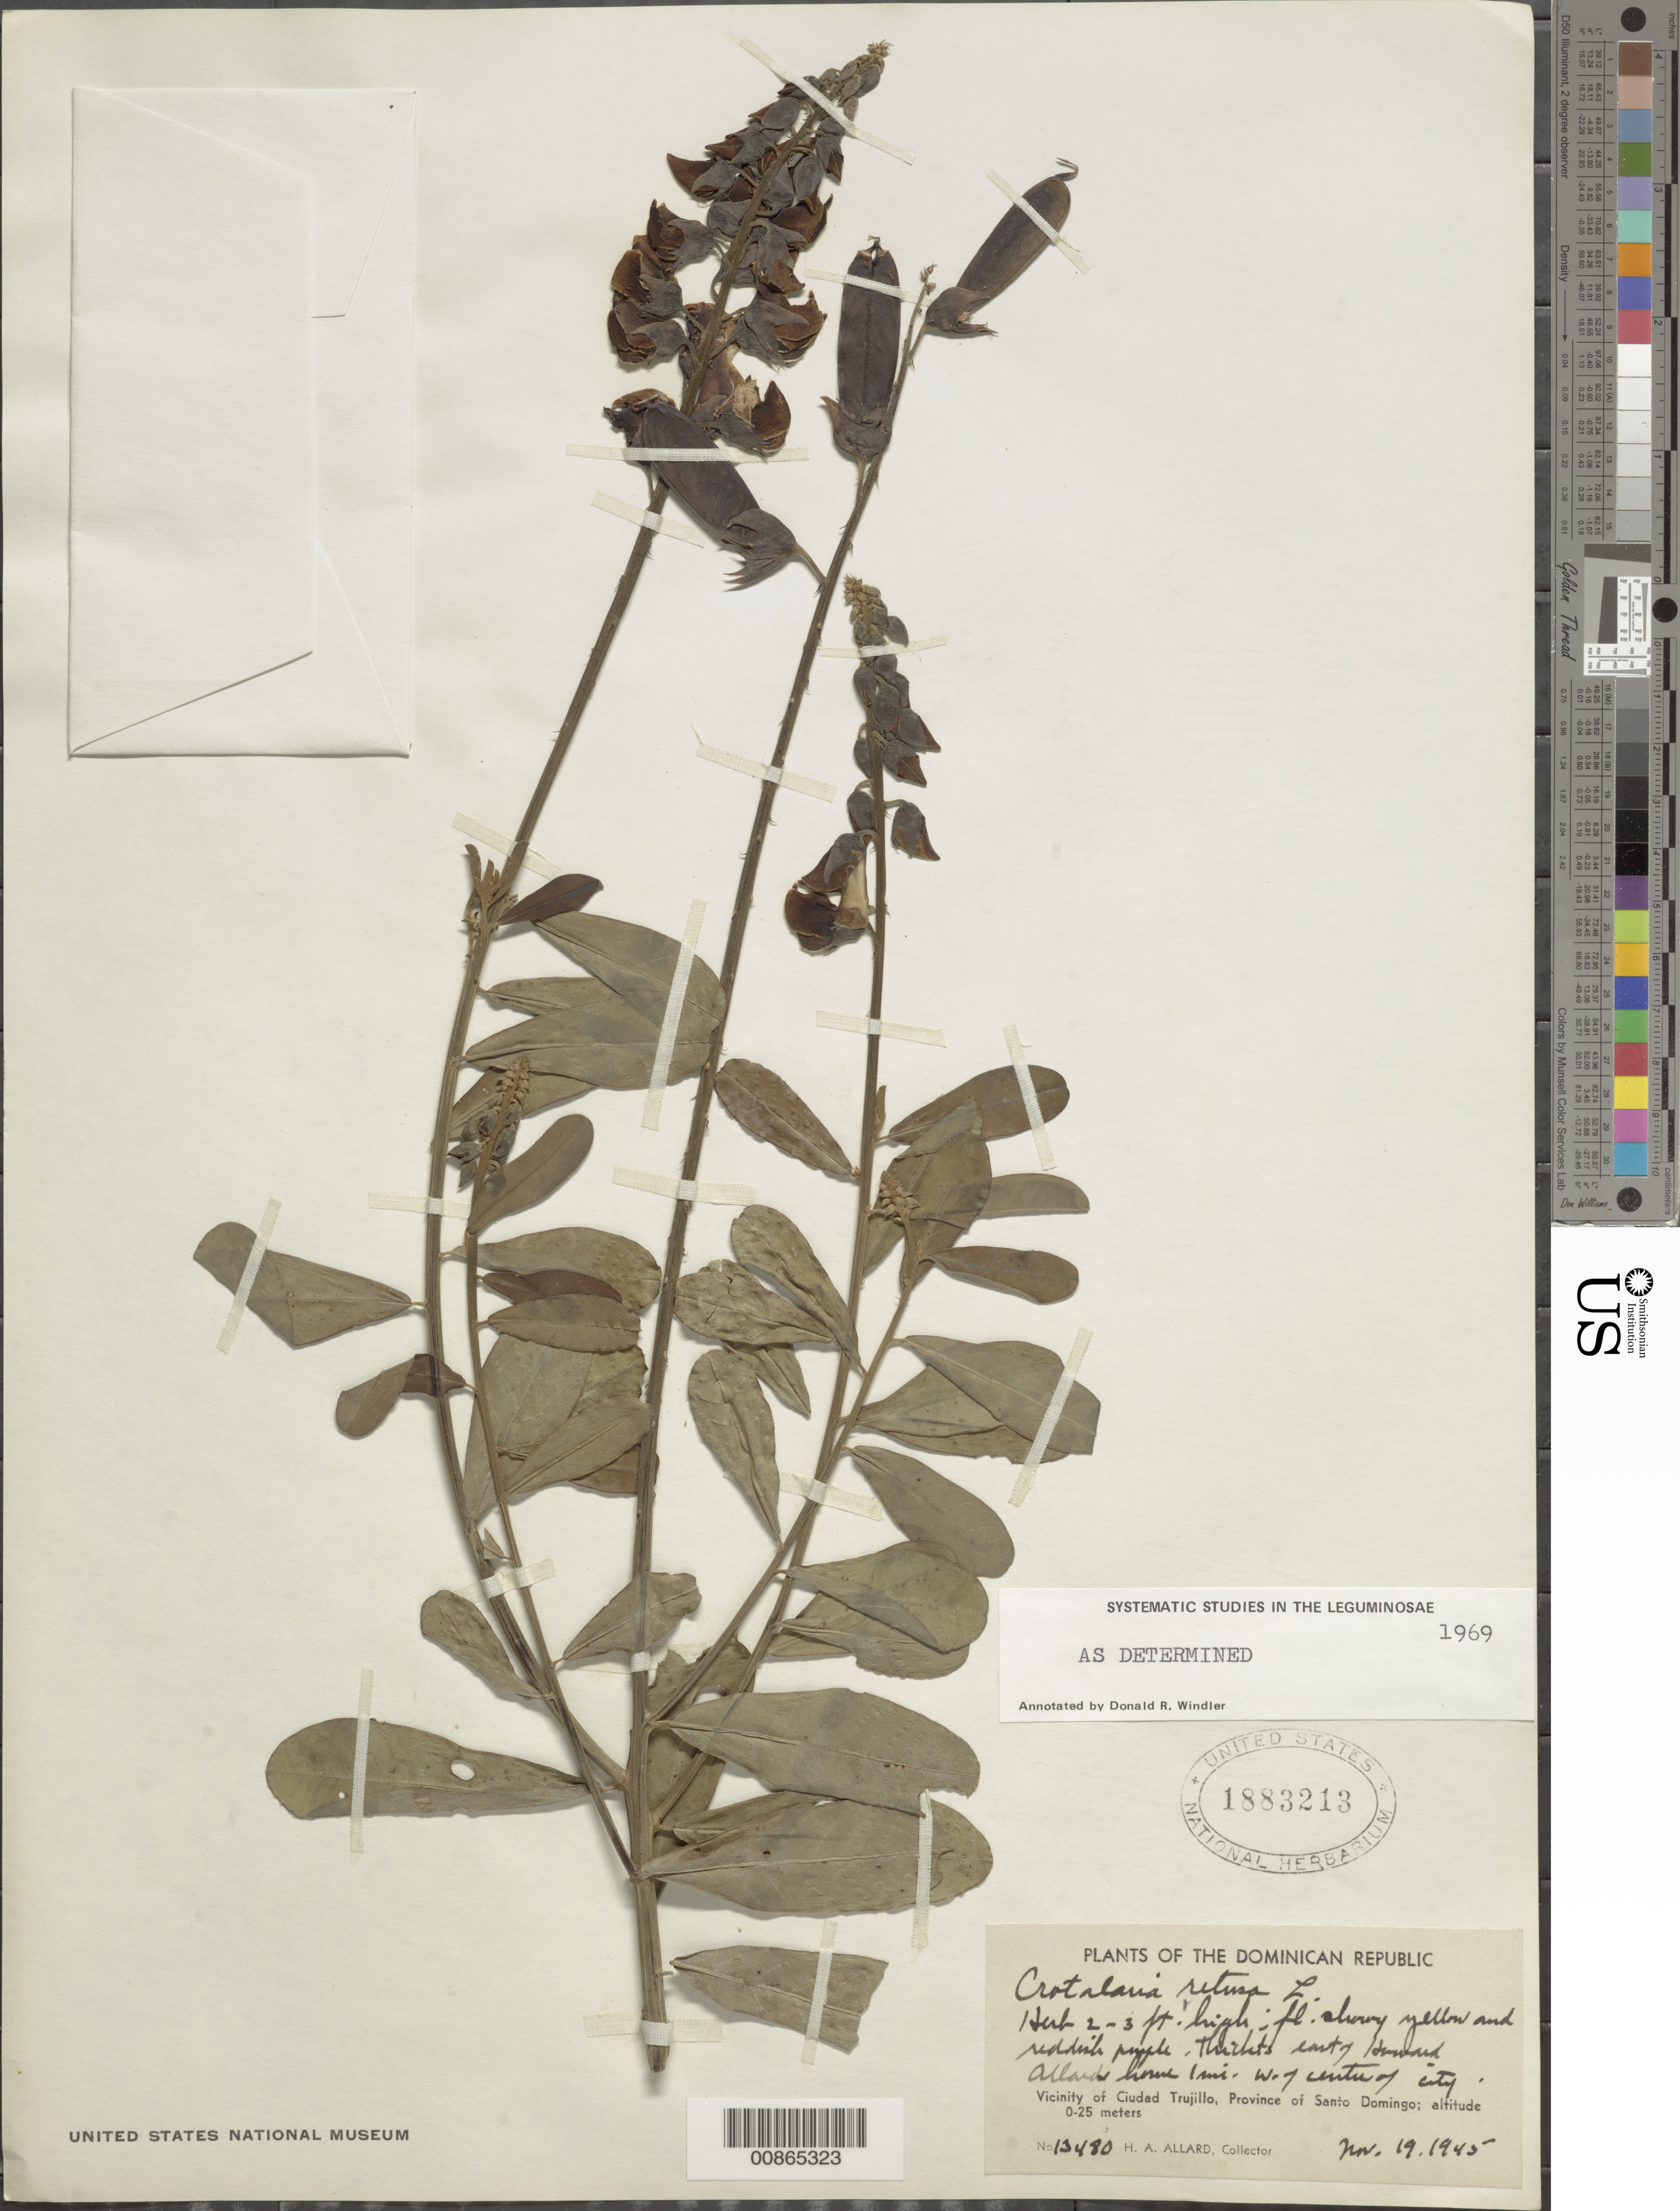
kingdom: Plantae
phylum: Tracheophyta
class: Magnoliopsida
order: Fabales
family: Fabaceae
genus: Crotalaria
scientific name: Crotalaria retusa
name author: L.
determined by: Windler, D. R.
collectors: H. A. Allard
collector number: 13480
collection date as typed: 19 Nov 1945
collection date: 1945-11-19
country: Dominican Republic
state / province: Distrito Nacional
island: Hispaniola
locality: Vicinity of Ciudad Trujillo, Province of Santo Domingo (obsolete). Thickets east of Howard Allard's home, 1 mi. W of center of city.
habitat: Thickets.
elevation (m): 0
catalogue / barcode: US 1883213